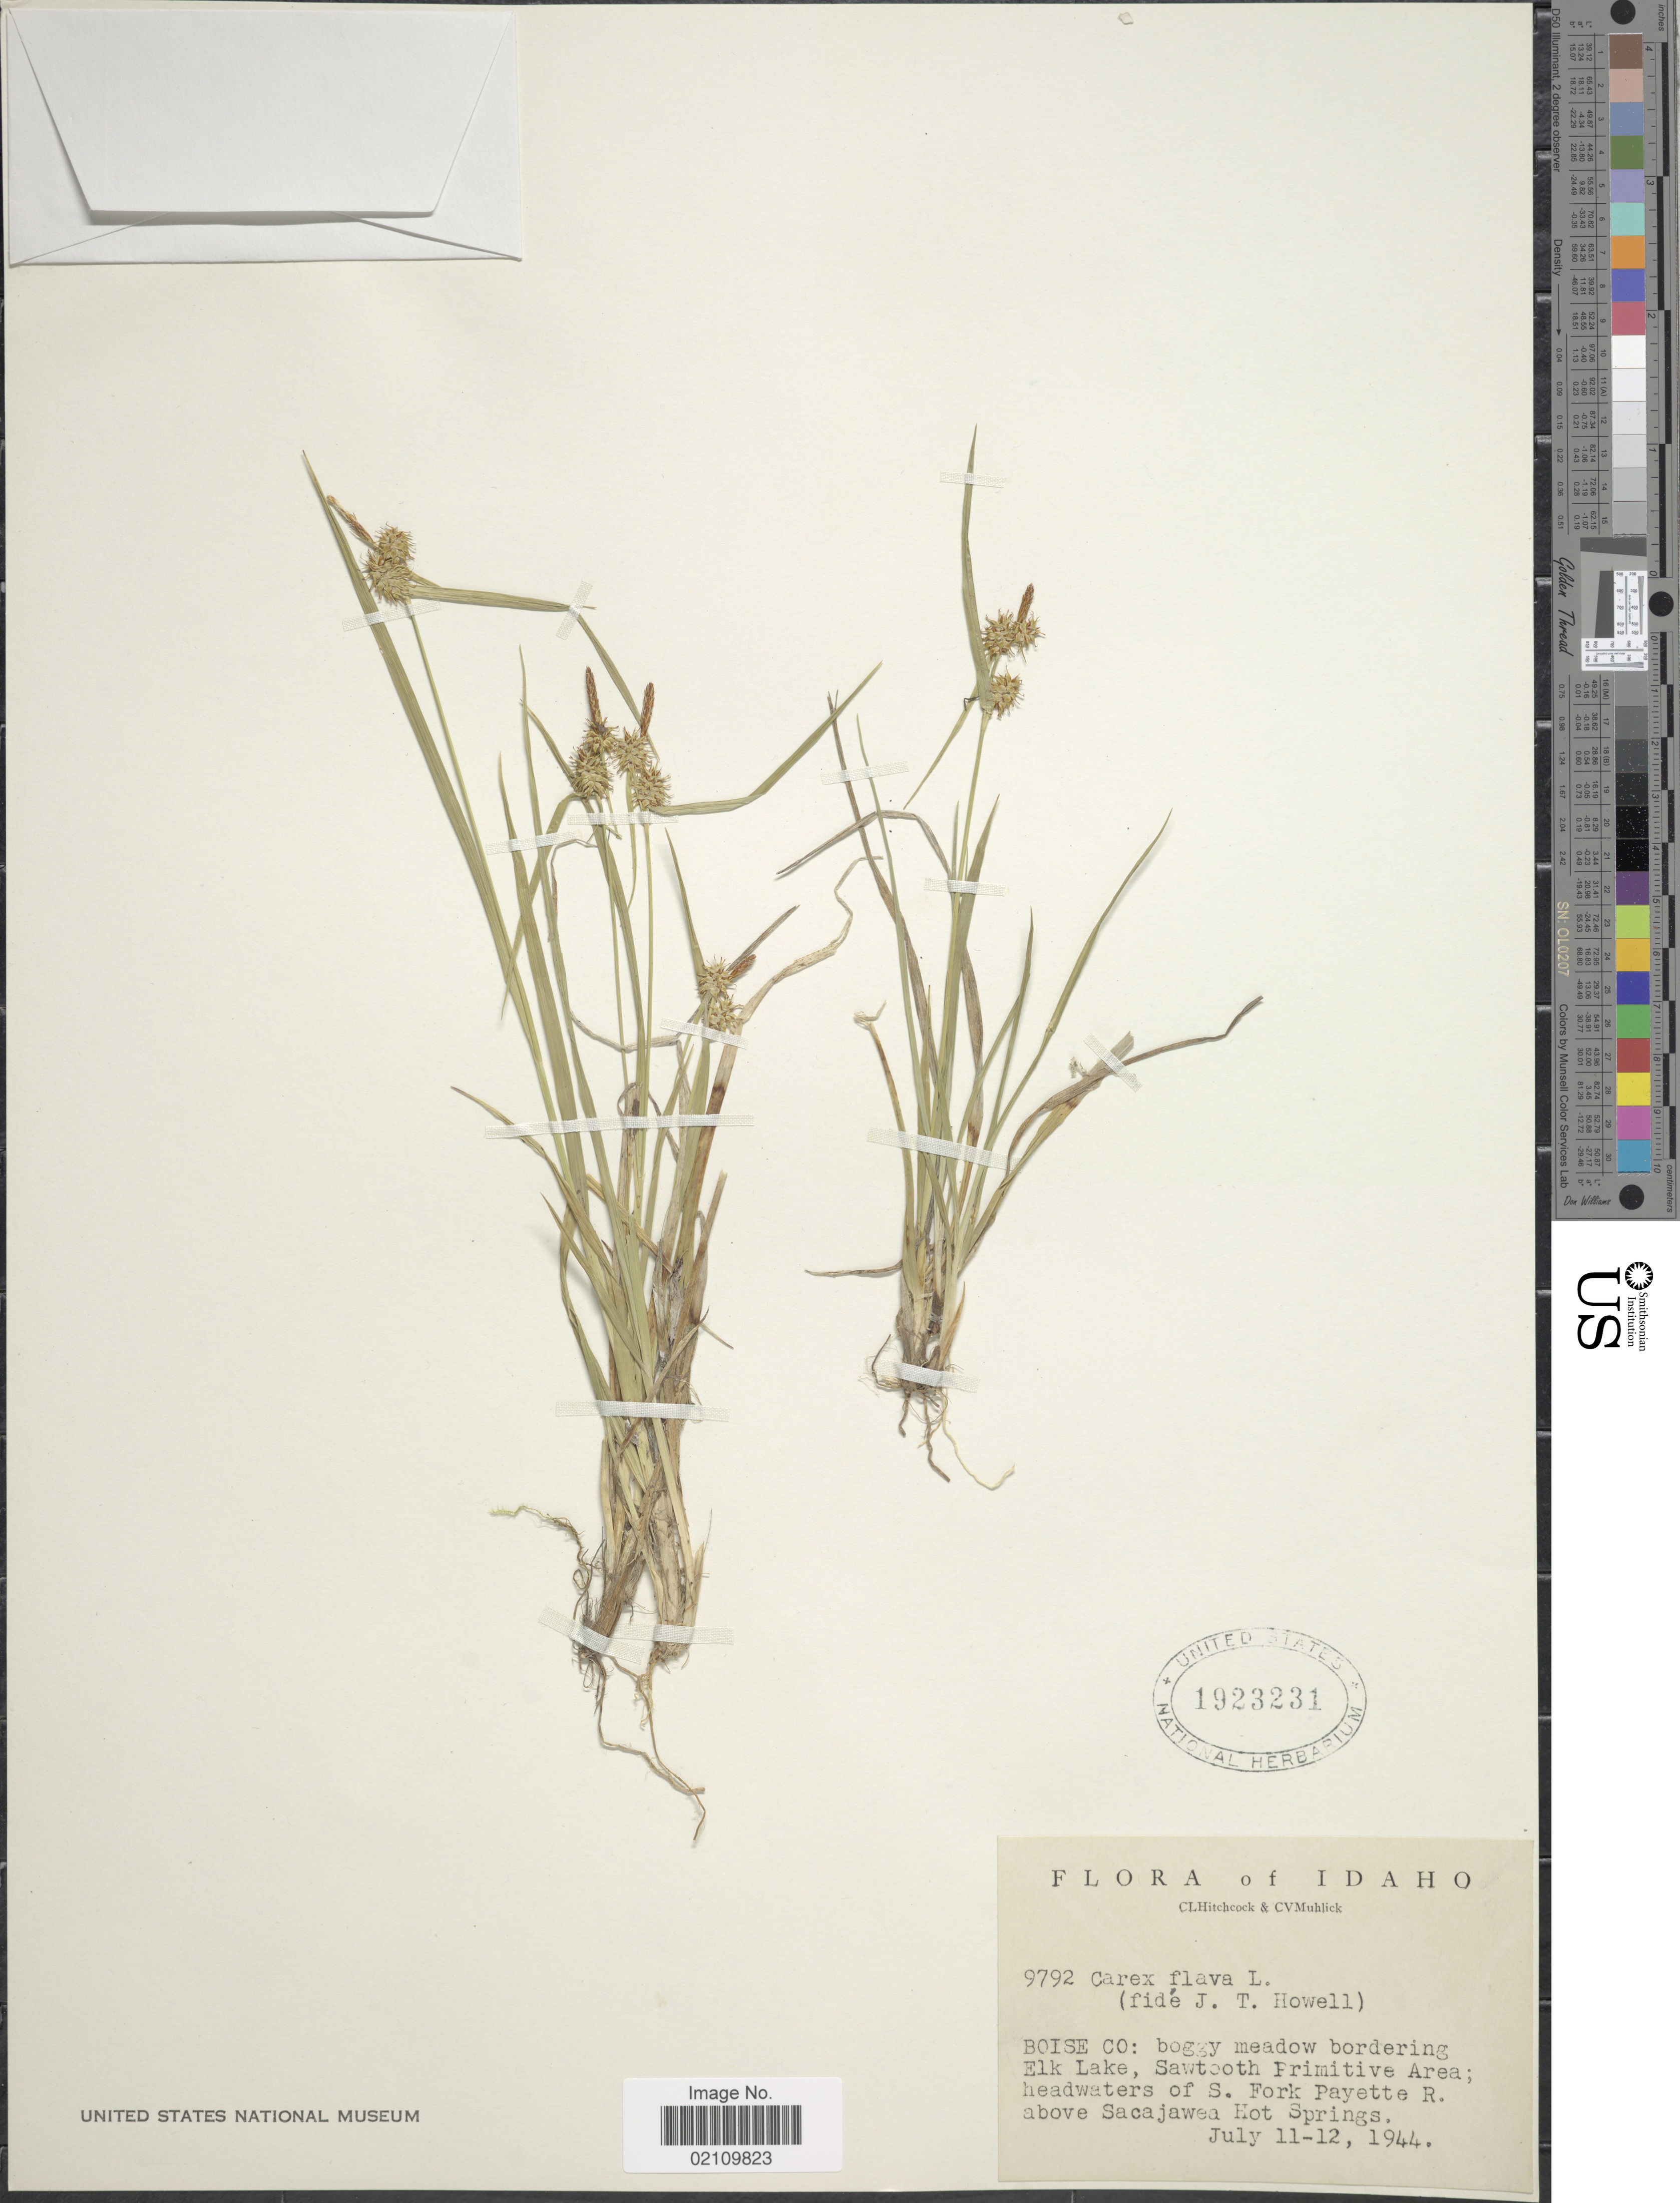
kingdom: Plantae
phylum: Tracheophyta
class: Liliopsida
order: Poales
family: Cyperaceae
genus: Carex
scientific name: Carex flava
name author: L.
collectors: C. L. Hitchcock & C. V. Muhlick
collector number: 9792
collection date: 1944-07-11/1944-07-12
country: United States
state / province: Idaho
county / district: Boise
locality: boggy meadow bordering Elk Lake, Sawtooth Primitive Area; headwaters of S. Fork Payette R. above Sacajawea Hot Springs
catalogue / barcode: US 1923231